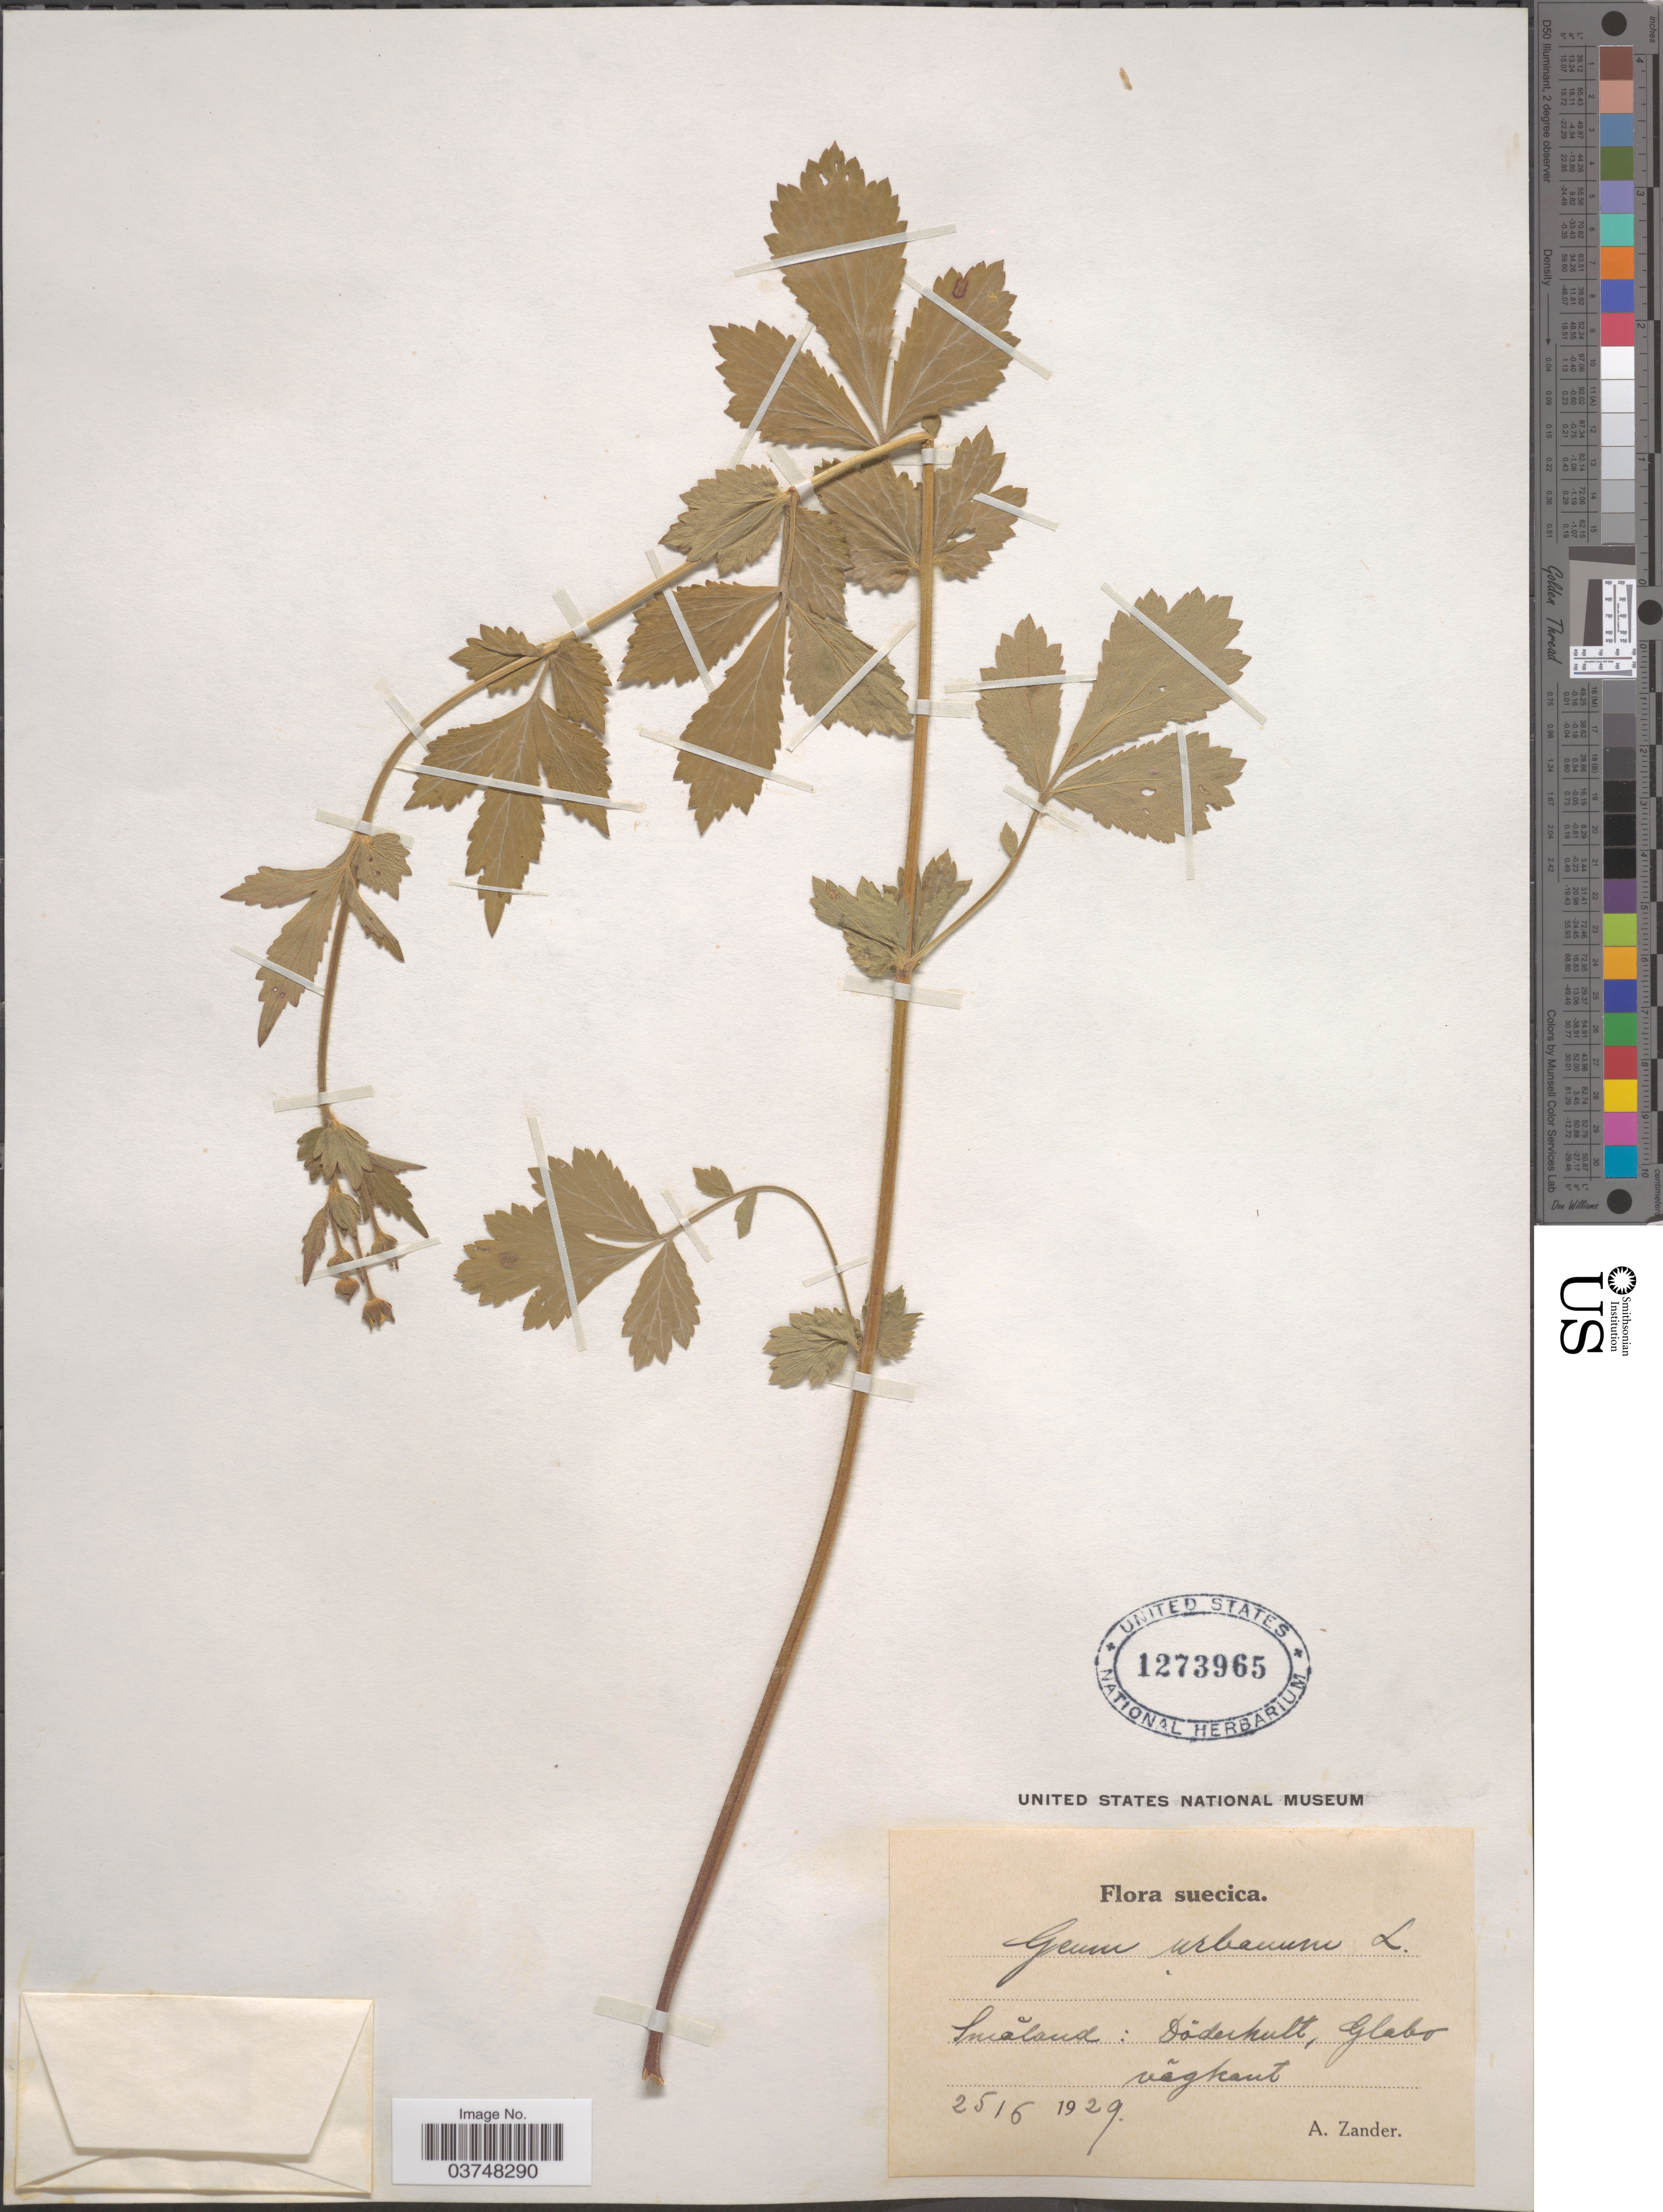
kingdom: Plantae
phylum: Tracheophyta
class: Magnoliopsida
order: Rosales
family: Rosaceae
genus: Geum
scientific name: Geum urbanum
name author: L.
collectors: A. Zander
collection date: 1929-06-25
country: Sweden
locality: Suecica. Småland: Döderhult, Glabo vãgkant.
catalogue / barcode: US 1273965